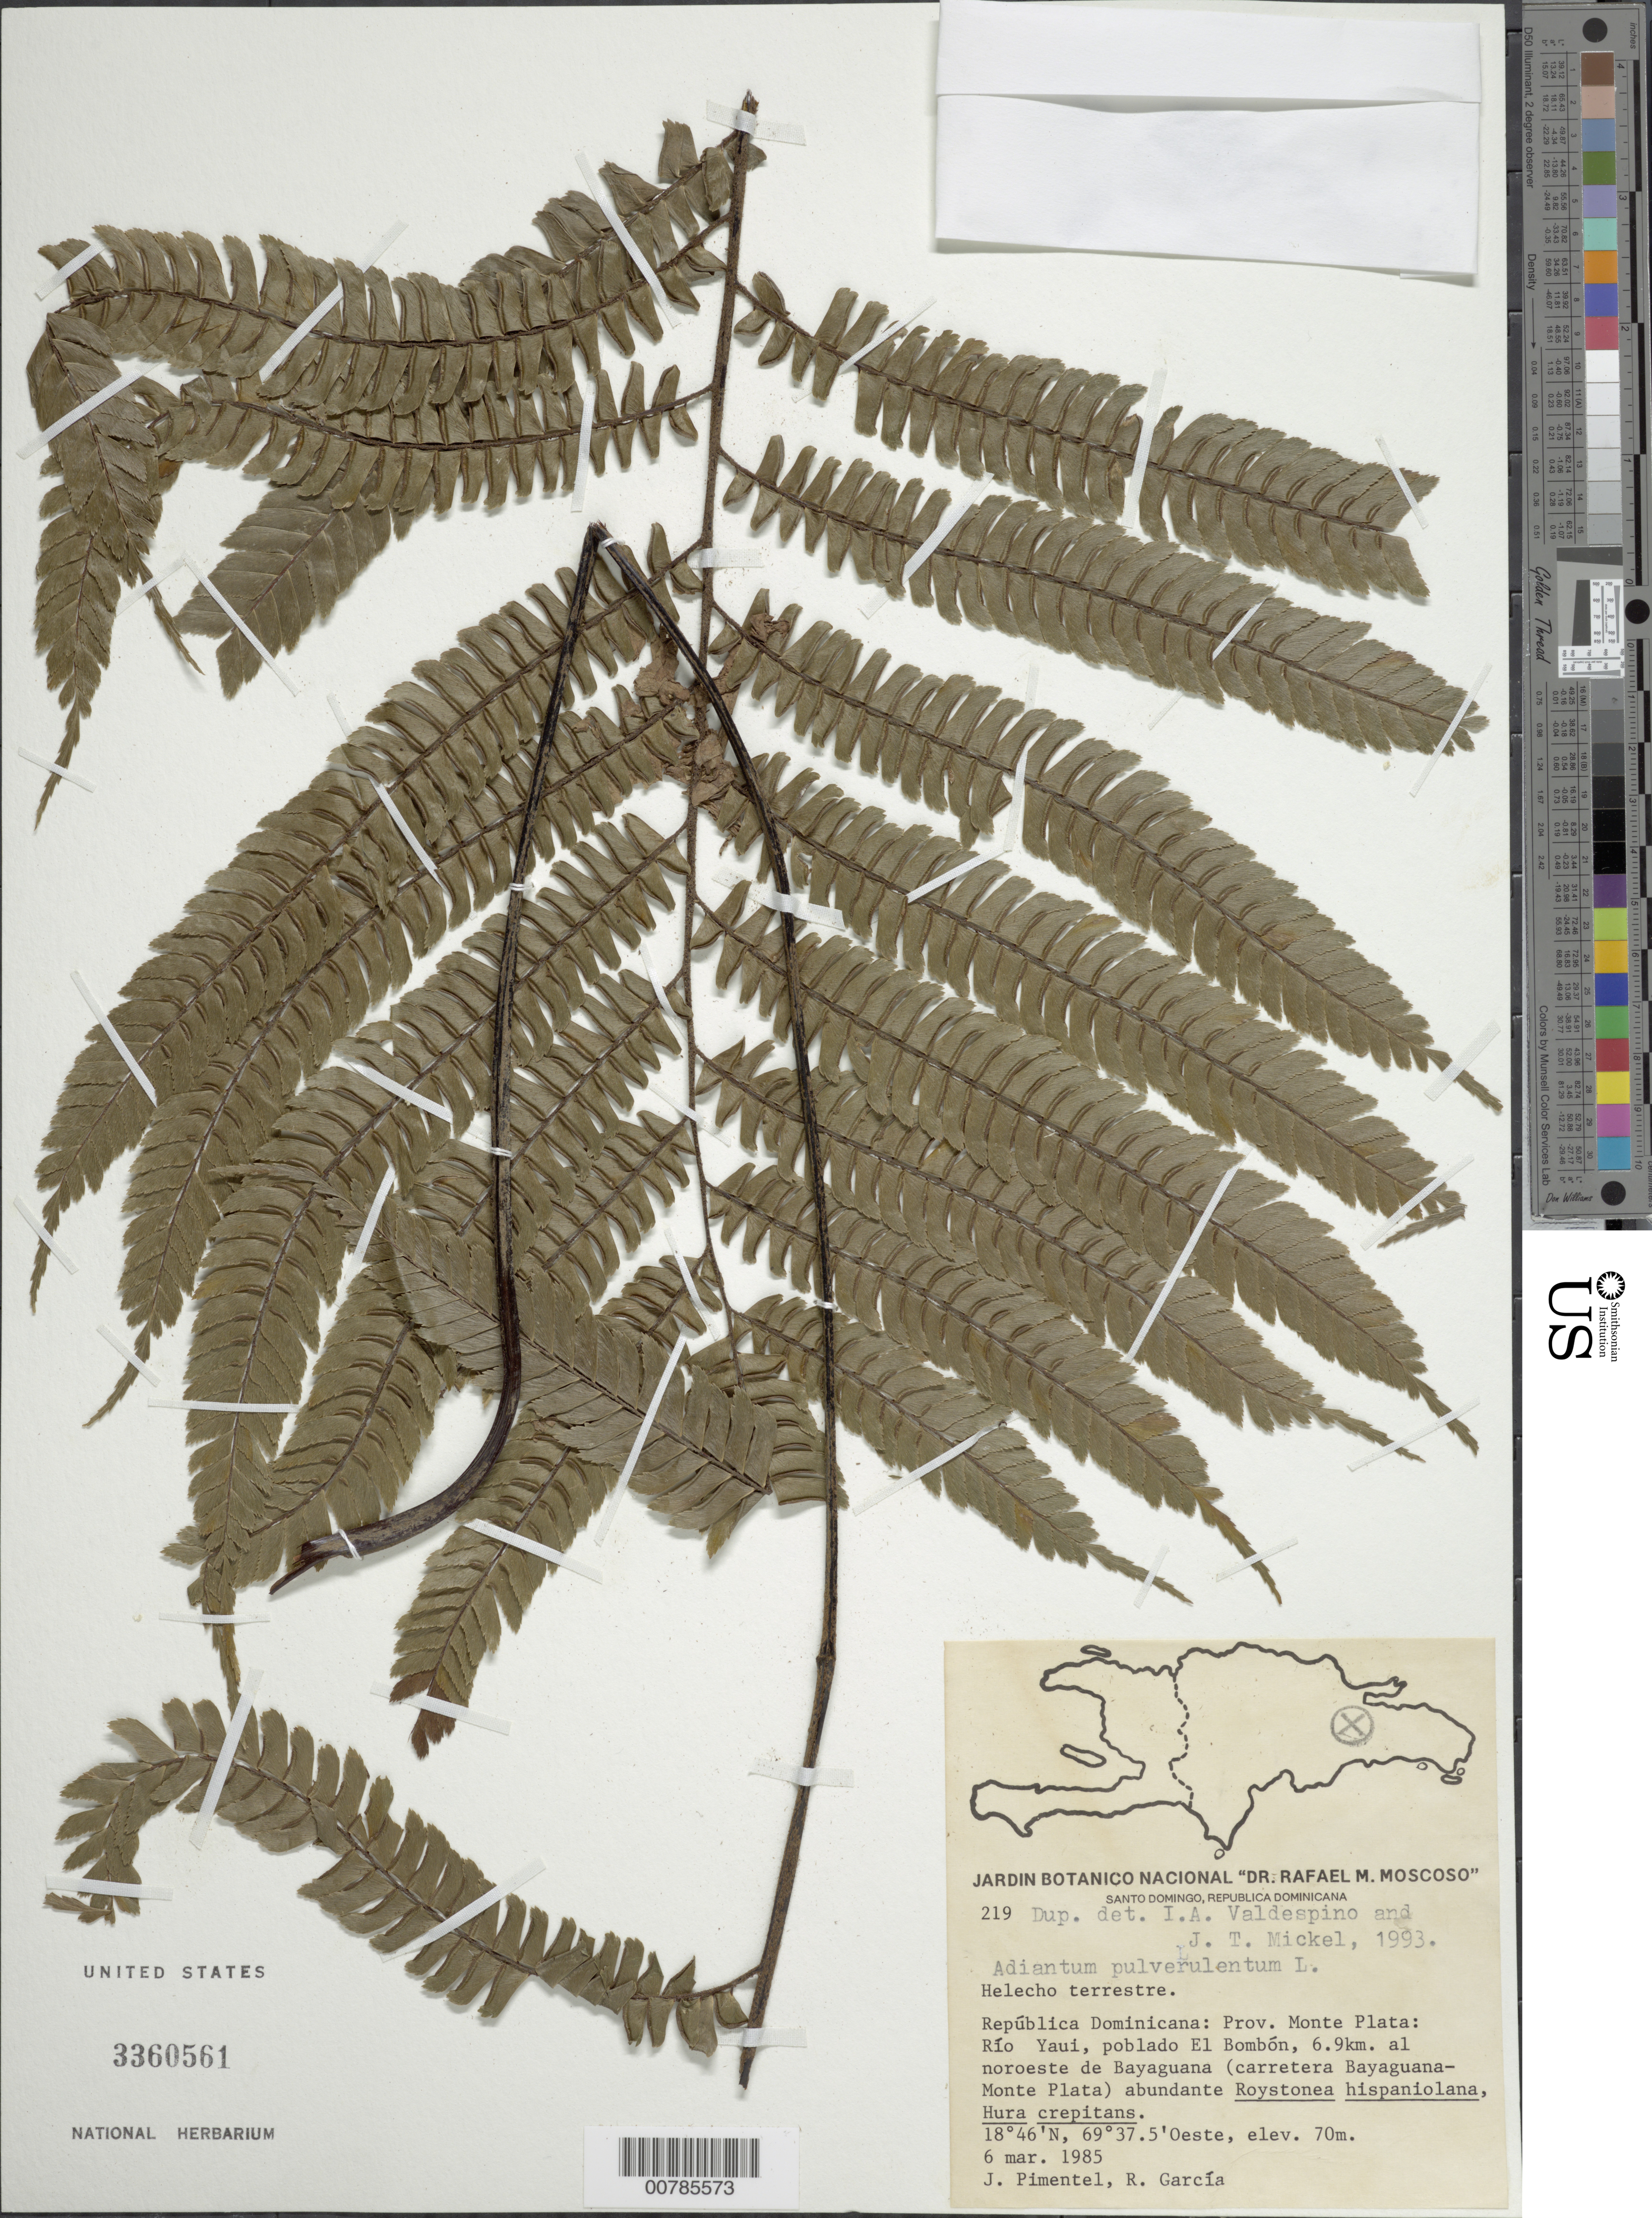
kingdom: Plantae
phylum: Tracheophyta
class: Polypodiopsida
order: Polypodiales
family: Pteridaceae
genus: Adiantum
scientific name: Adiantum pulverulentum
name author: L.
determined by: Valdespino, I. A.; Mickel, J. T.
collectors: J. Pimentel & T. Garcia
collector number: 219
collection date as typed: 06 Mar 1985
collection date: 1985-03-06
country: Dominican Republic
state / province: Monte Plata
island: Hispaniola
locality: Río Yaui, poblado el Bombón, 6.9 km al moroeste de Bayaguana (carretera Bayaguana-Monte Plata)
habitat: Roystonea hispaniolana, Hura crepitans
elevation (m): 70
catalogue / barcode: US 3360561